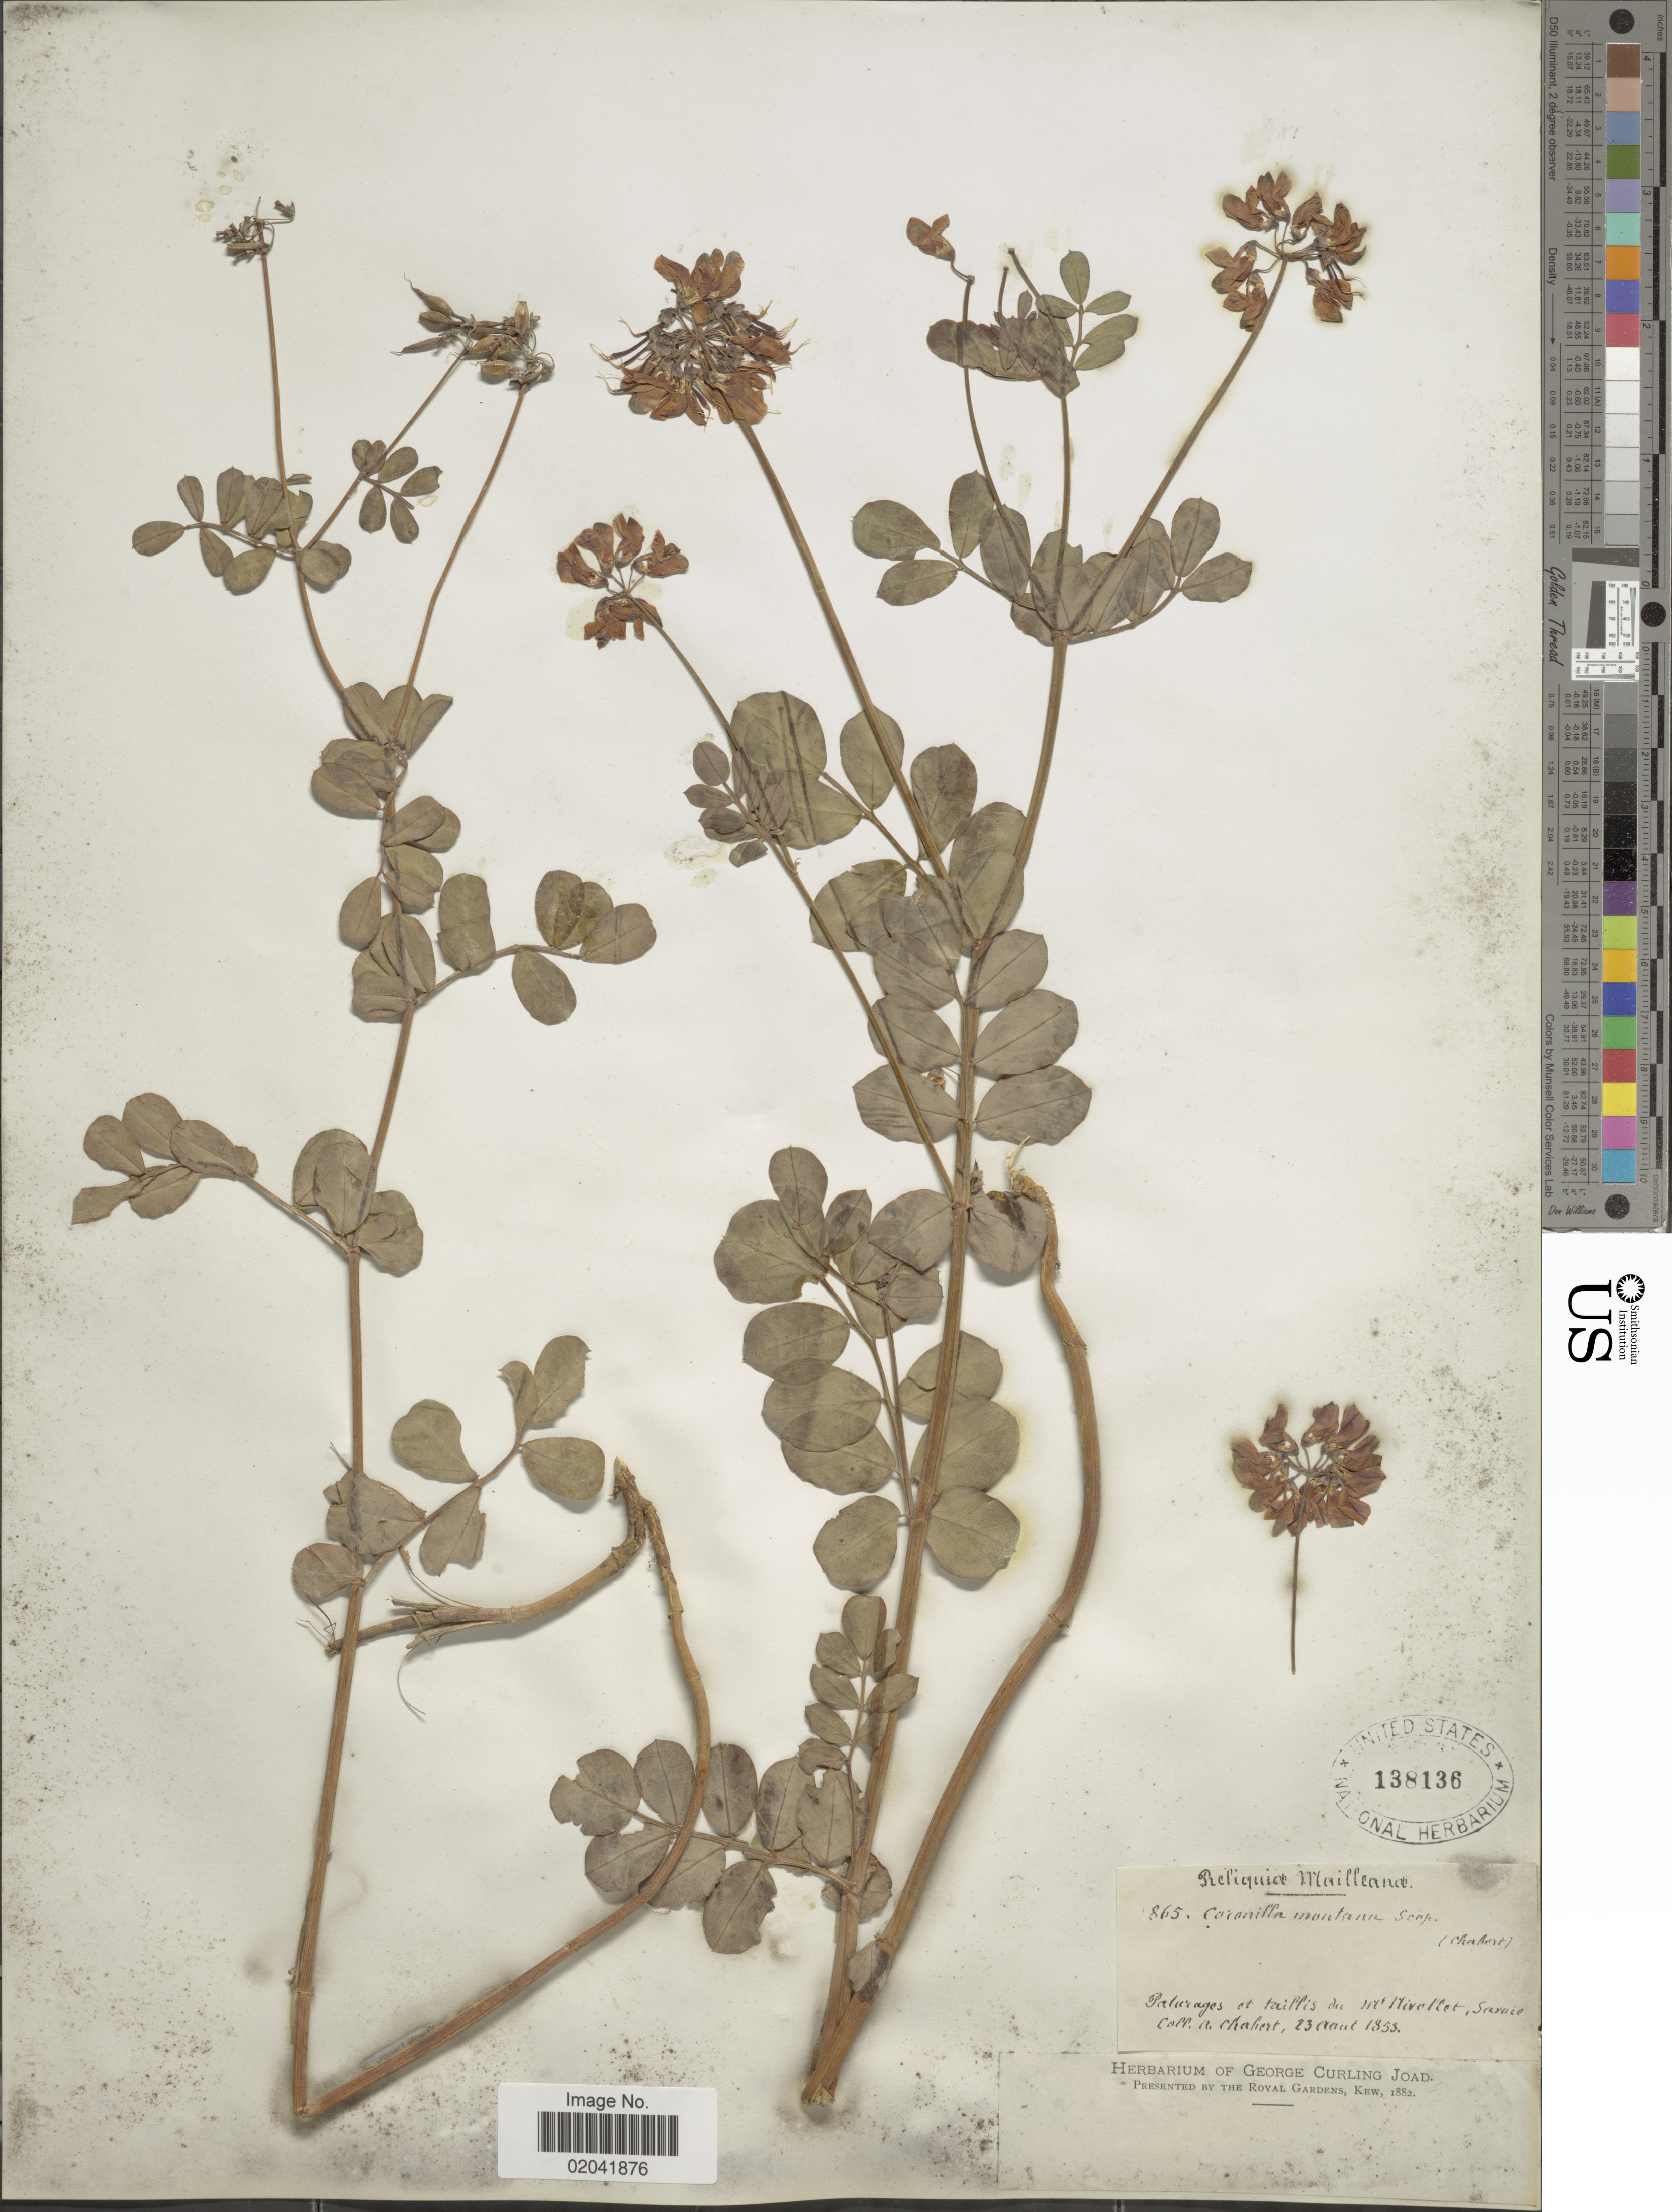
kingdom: Plantae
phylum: Tracheophyta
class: Magnoliopsida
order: Fabales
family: Fabaceae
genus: Coronilla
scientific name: Coronilla montana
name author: Scop.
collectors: A. Chabert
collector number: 865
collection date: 1853-08-23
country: France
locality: Paturages et tallus du Mt Mivellet, Savoie [interpreted]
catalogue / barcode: US 138136